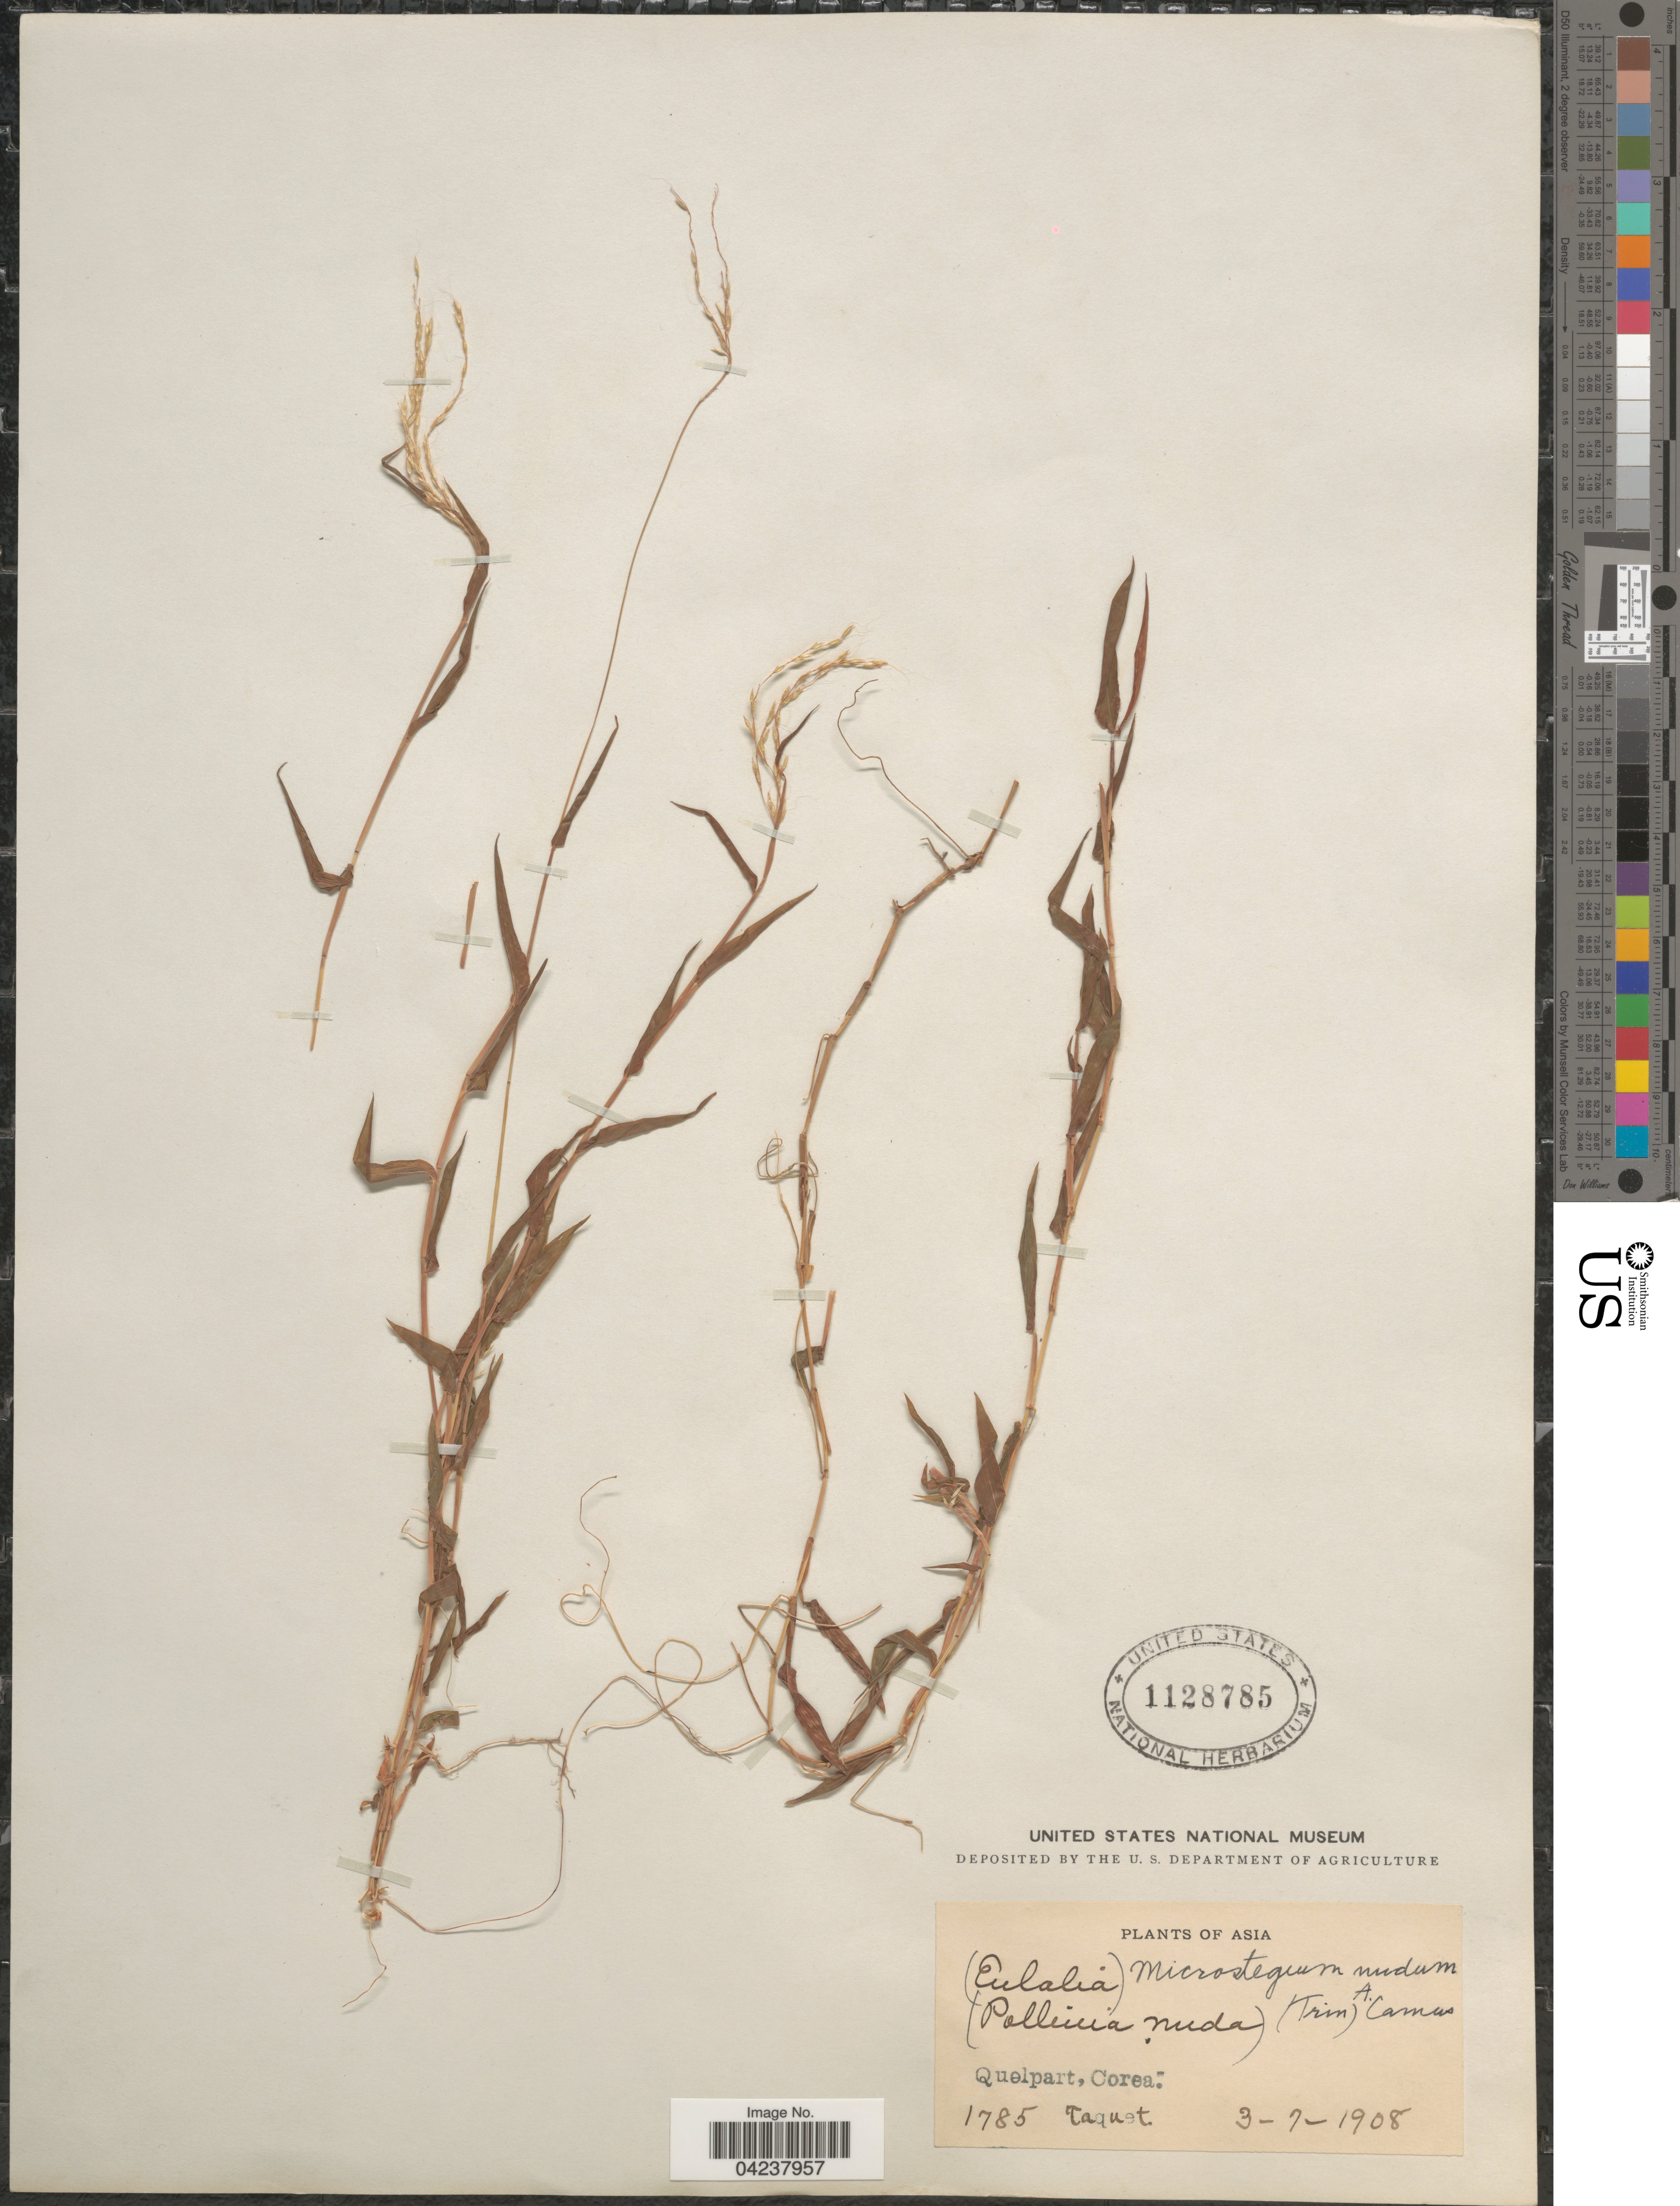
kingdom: Plantae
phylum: Tracheophyta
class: Liliopsida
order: Poales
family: Poaceae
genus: Microstegium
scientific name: Microstegium nudum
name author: (Trin.) A. Camus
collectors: Taquet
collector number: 1785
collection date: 1908-07-03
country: South Korea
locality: Quelpart, Corea.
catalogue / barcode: US 1128785